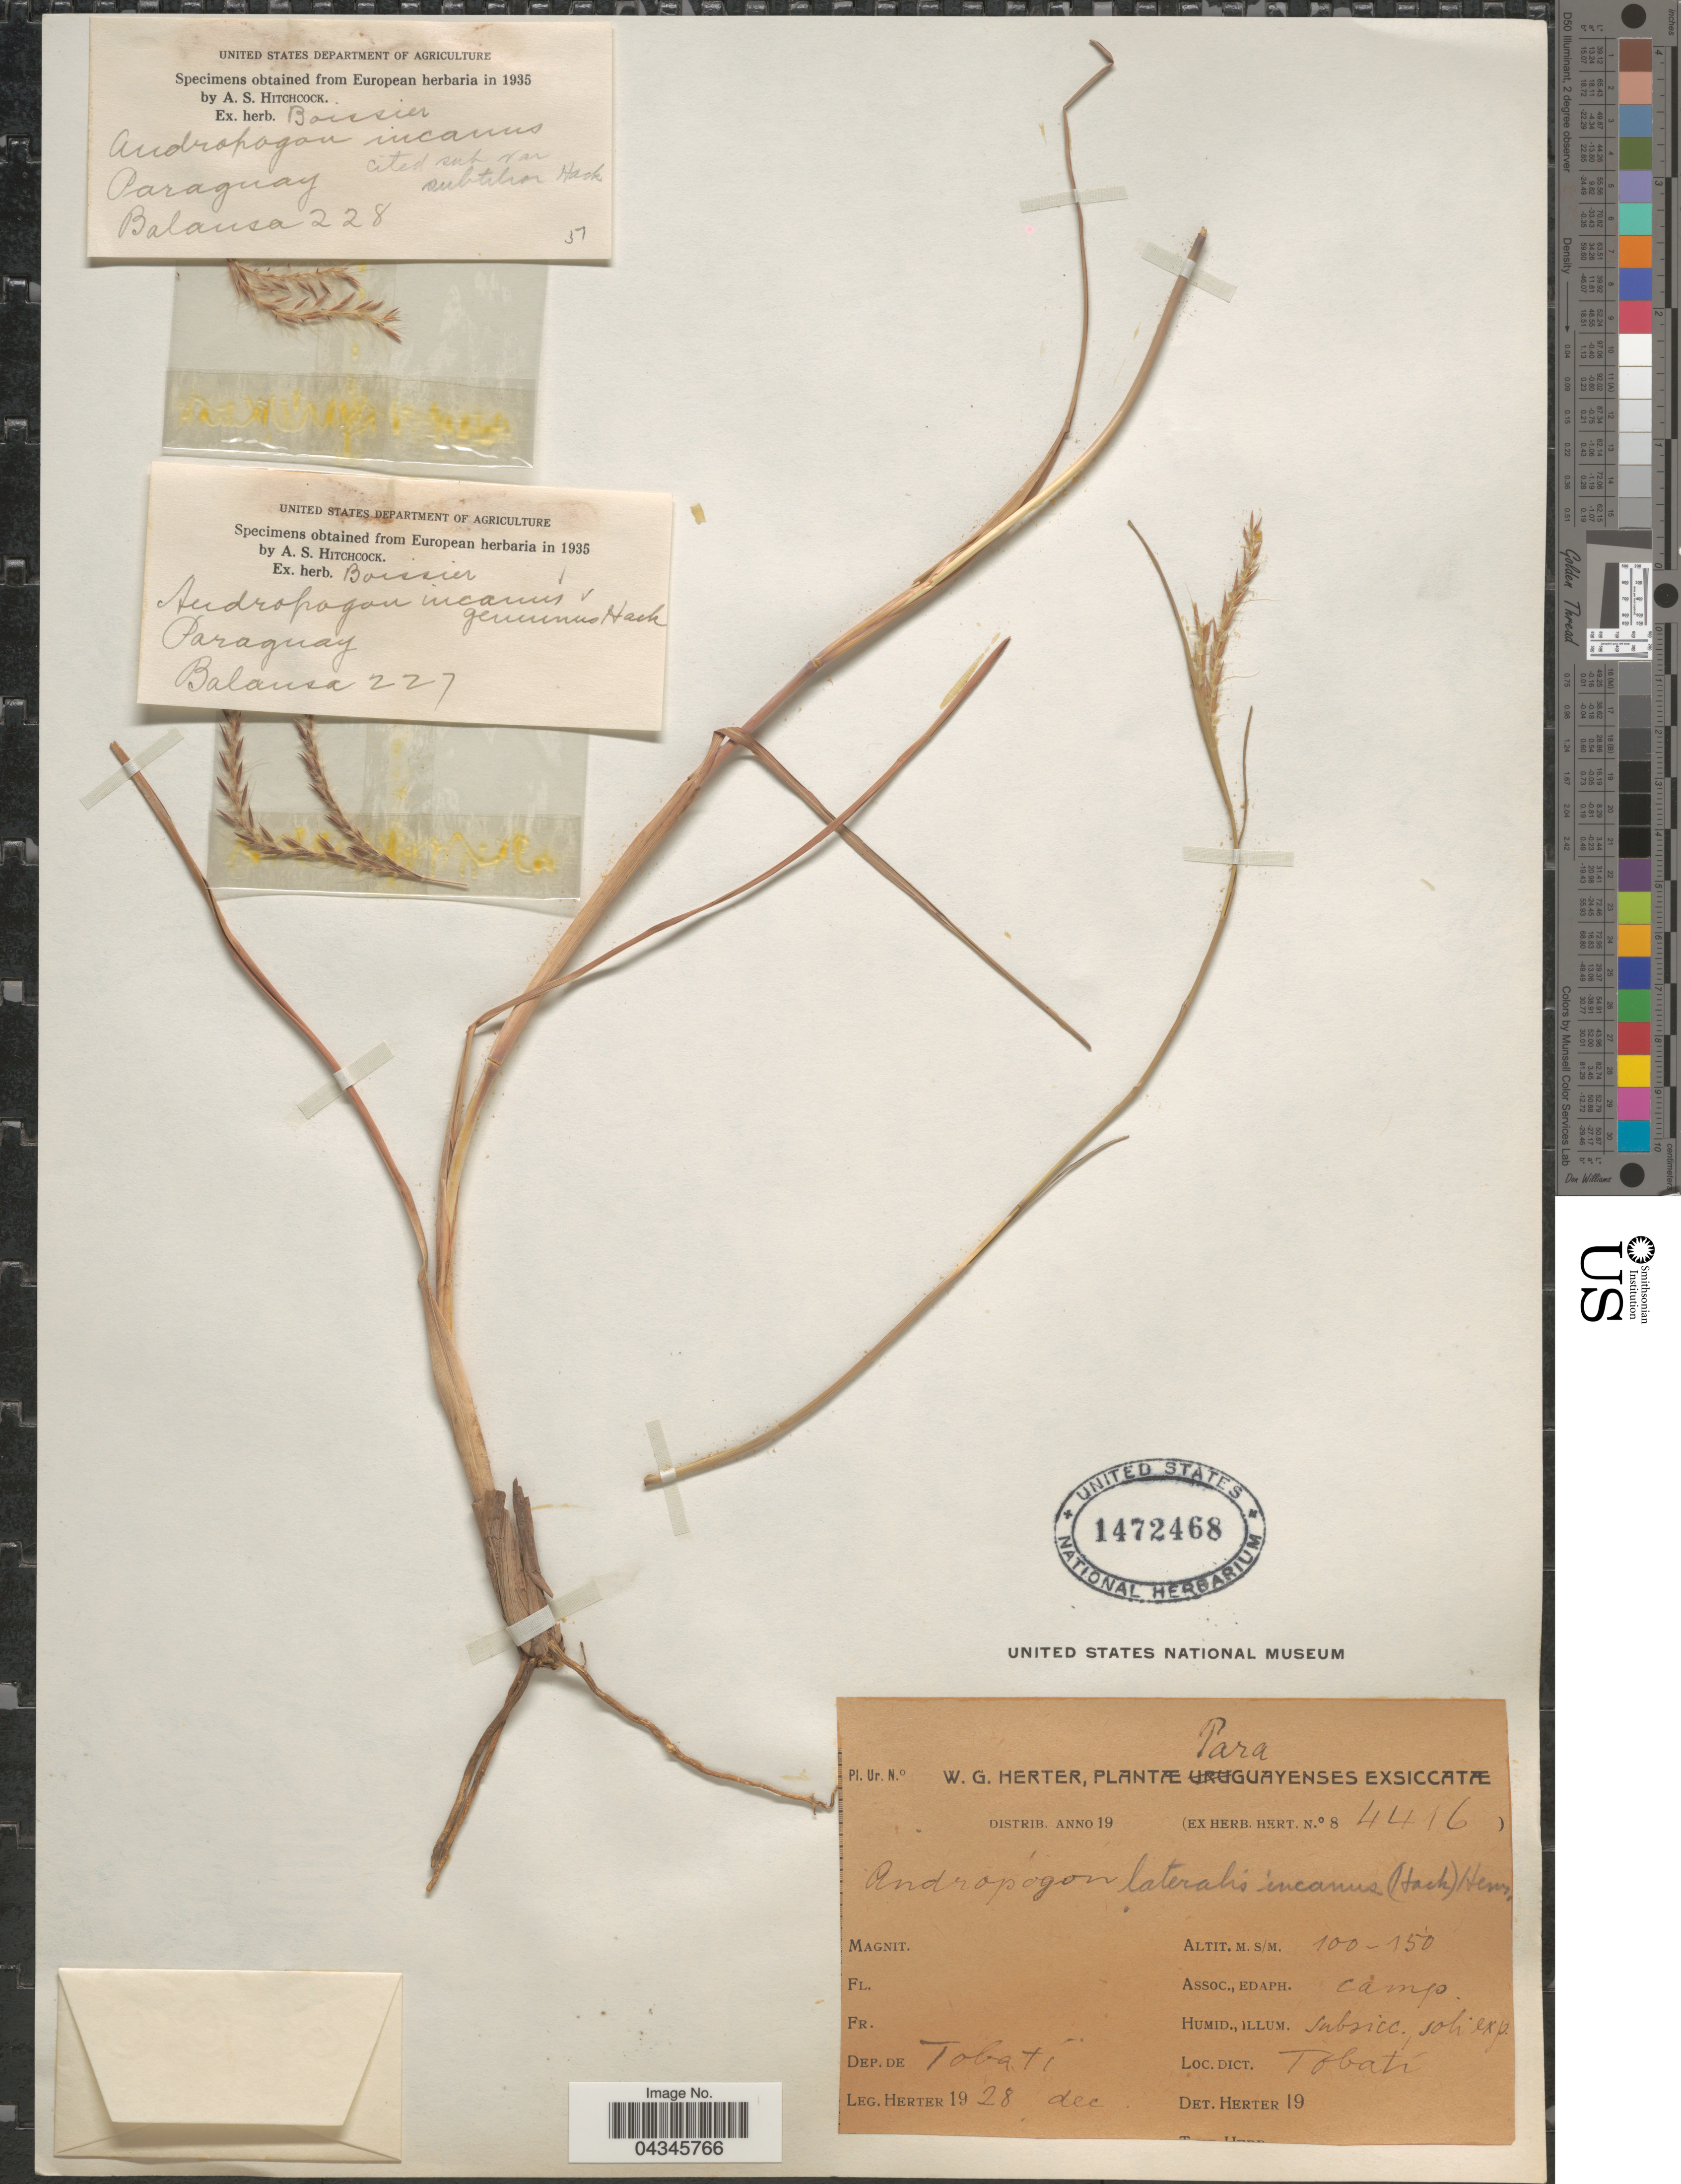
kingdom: Plantae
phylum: Tracheophyta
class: Liliopsida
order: Poales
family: Poaceae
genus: Andropogon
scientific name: Andropogon lateralis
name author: Nees in Mart.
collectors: W. G. Herter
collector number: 4416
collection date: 1928-12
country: Paraguay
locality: Dep. de Tobati. Dict. Tobati.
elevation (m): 100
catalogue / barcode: US 1472468-3